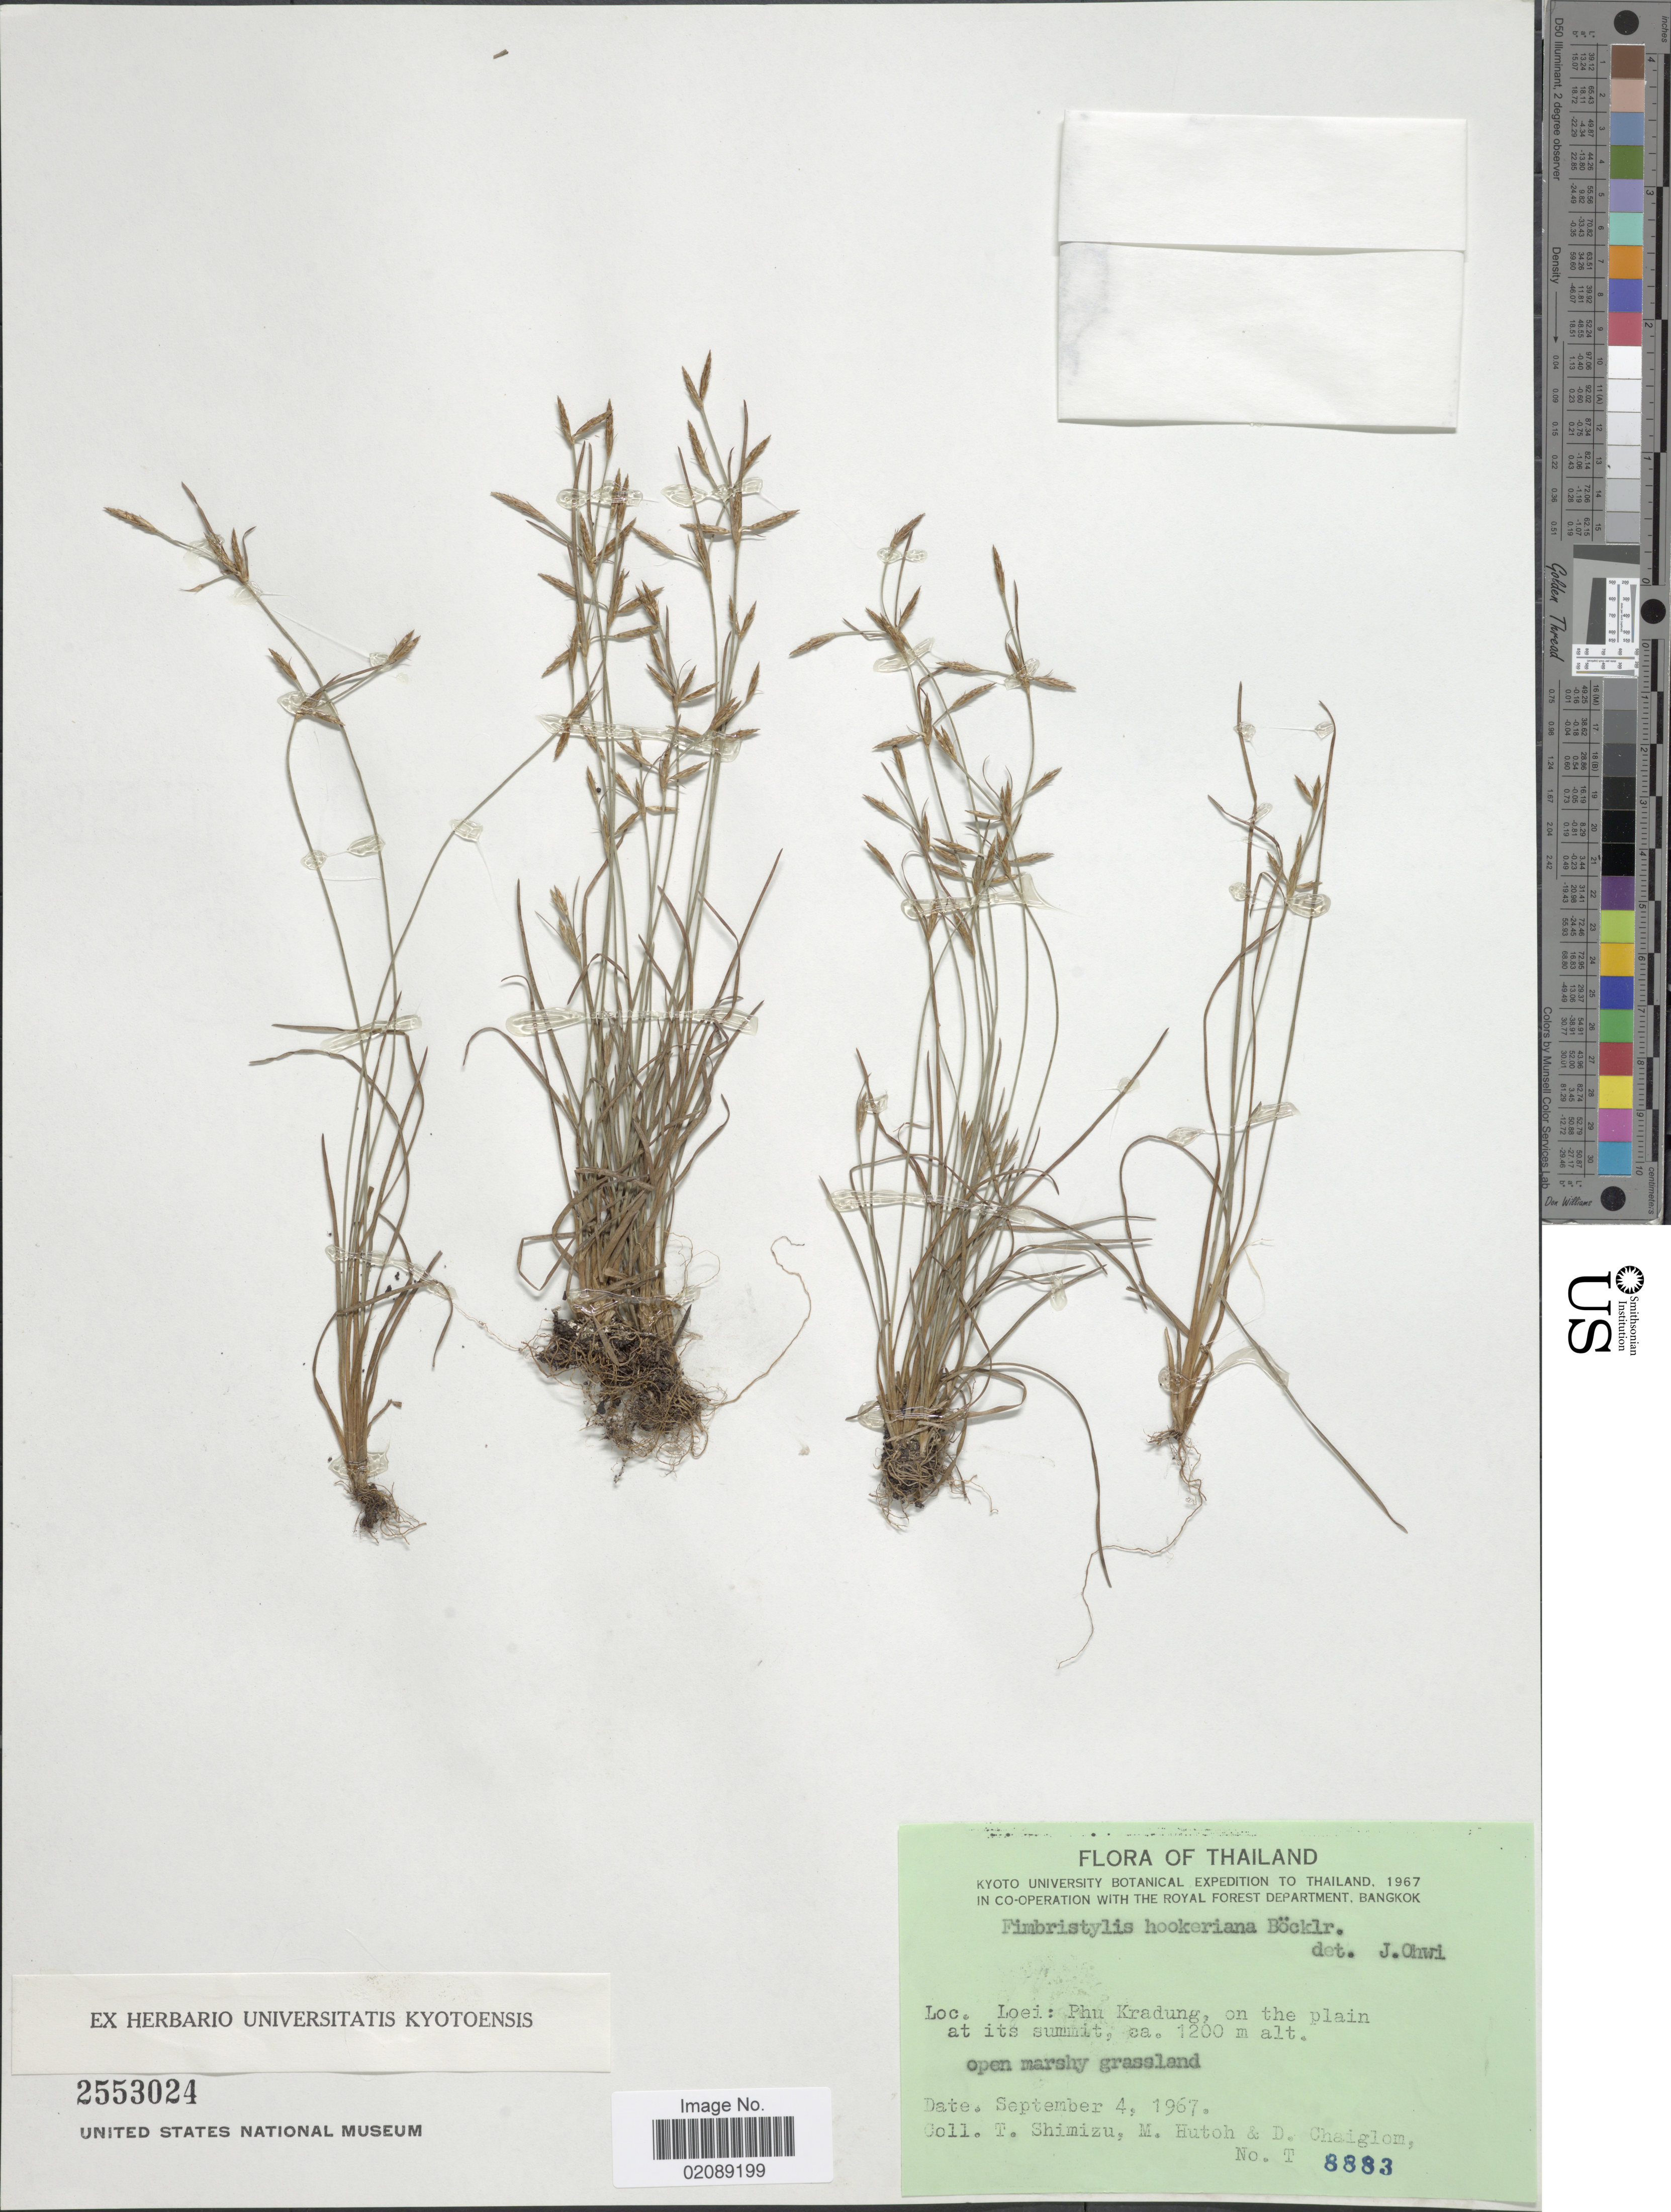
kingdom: Plantae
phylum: Tracheophyta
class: Liliopsida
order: Poales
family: Cyperaceae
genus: Fimbristylis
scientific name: Fimbristylis hookeriana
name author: Boeckeler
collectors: T. Shimizu, M. Hutoh & D. Chaiglom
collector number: T 8883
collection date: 1967-09-04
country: Thailand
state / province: Loei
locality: Phu Kradung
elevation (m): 1200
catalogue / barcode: US 2553024